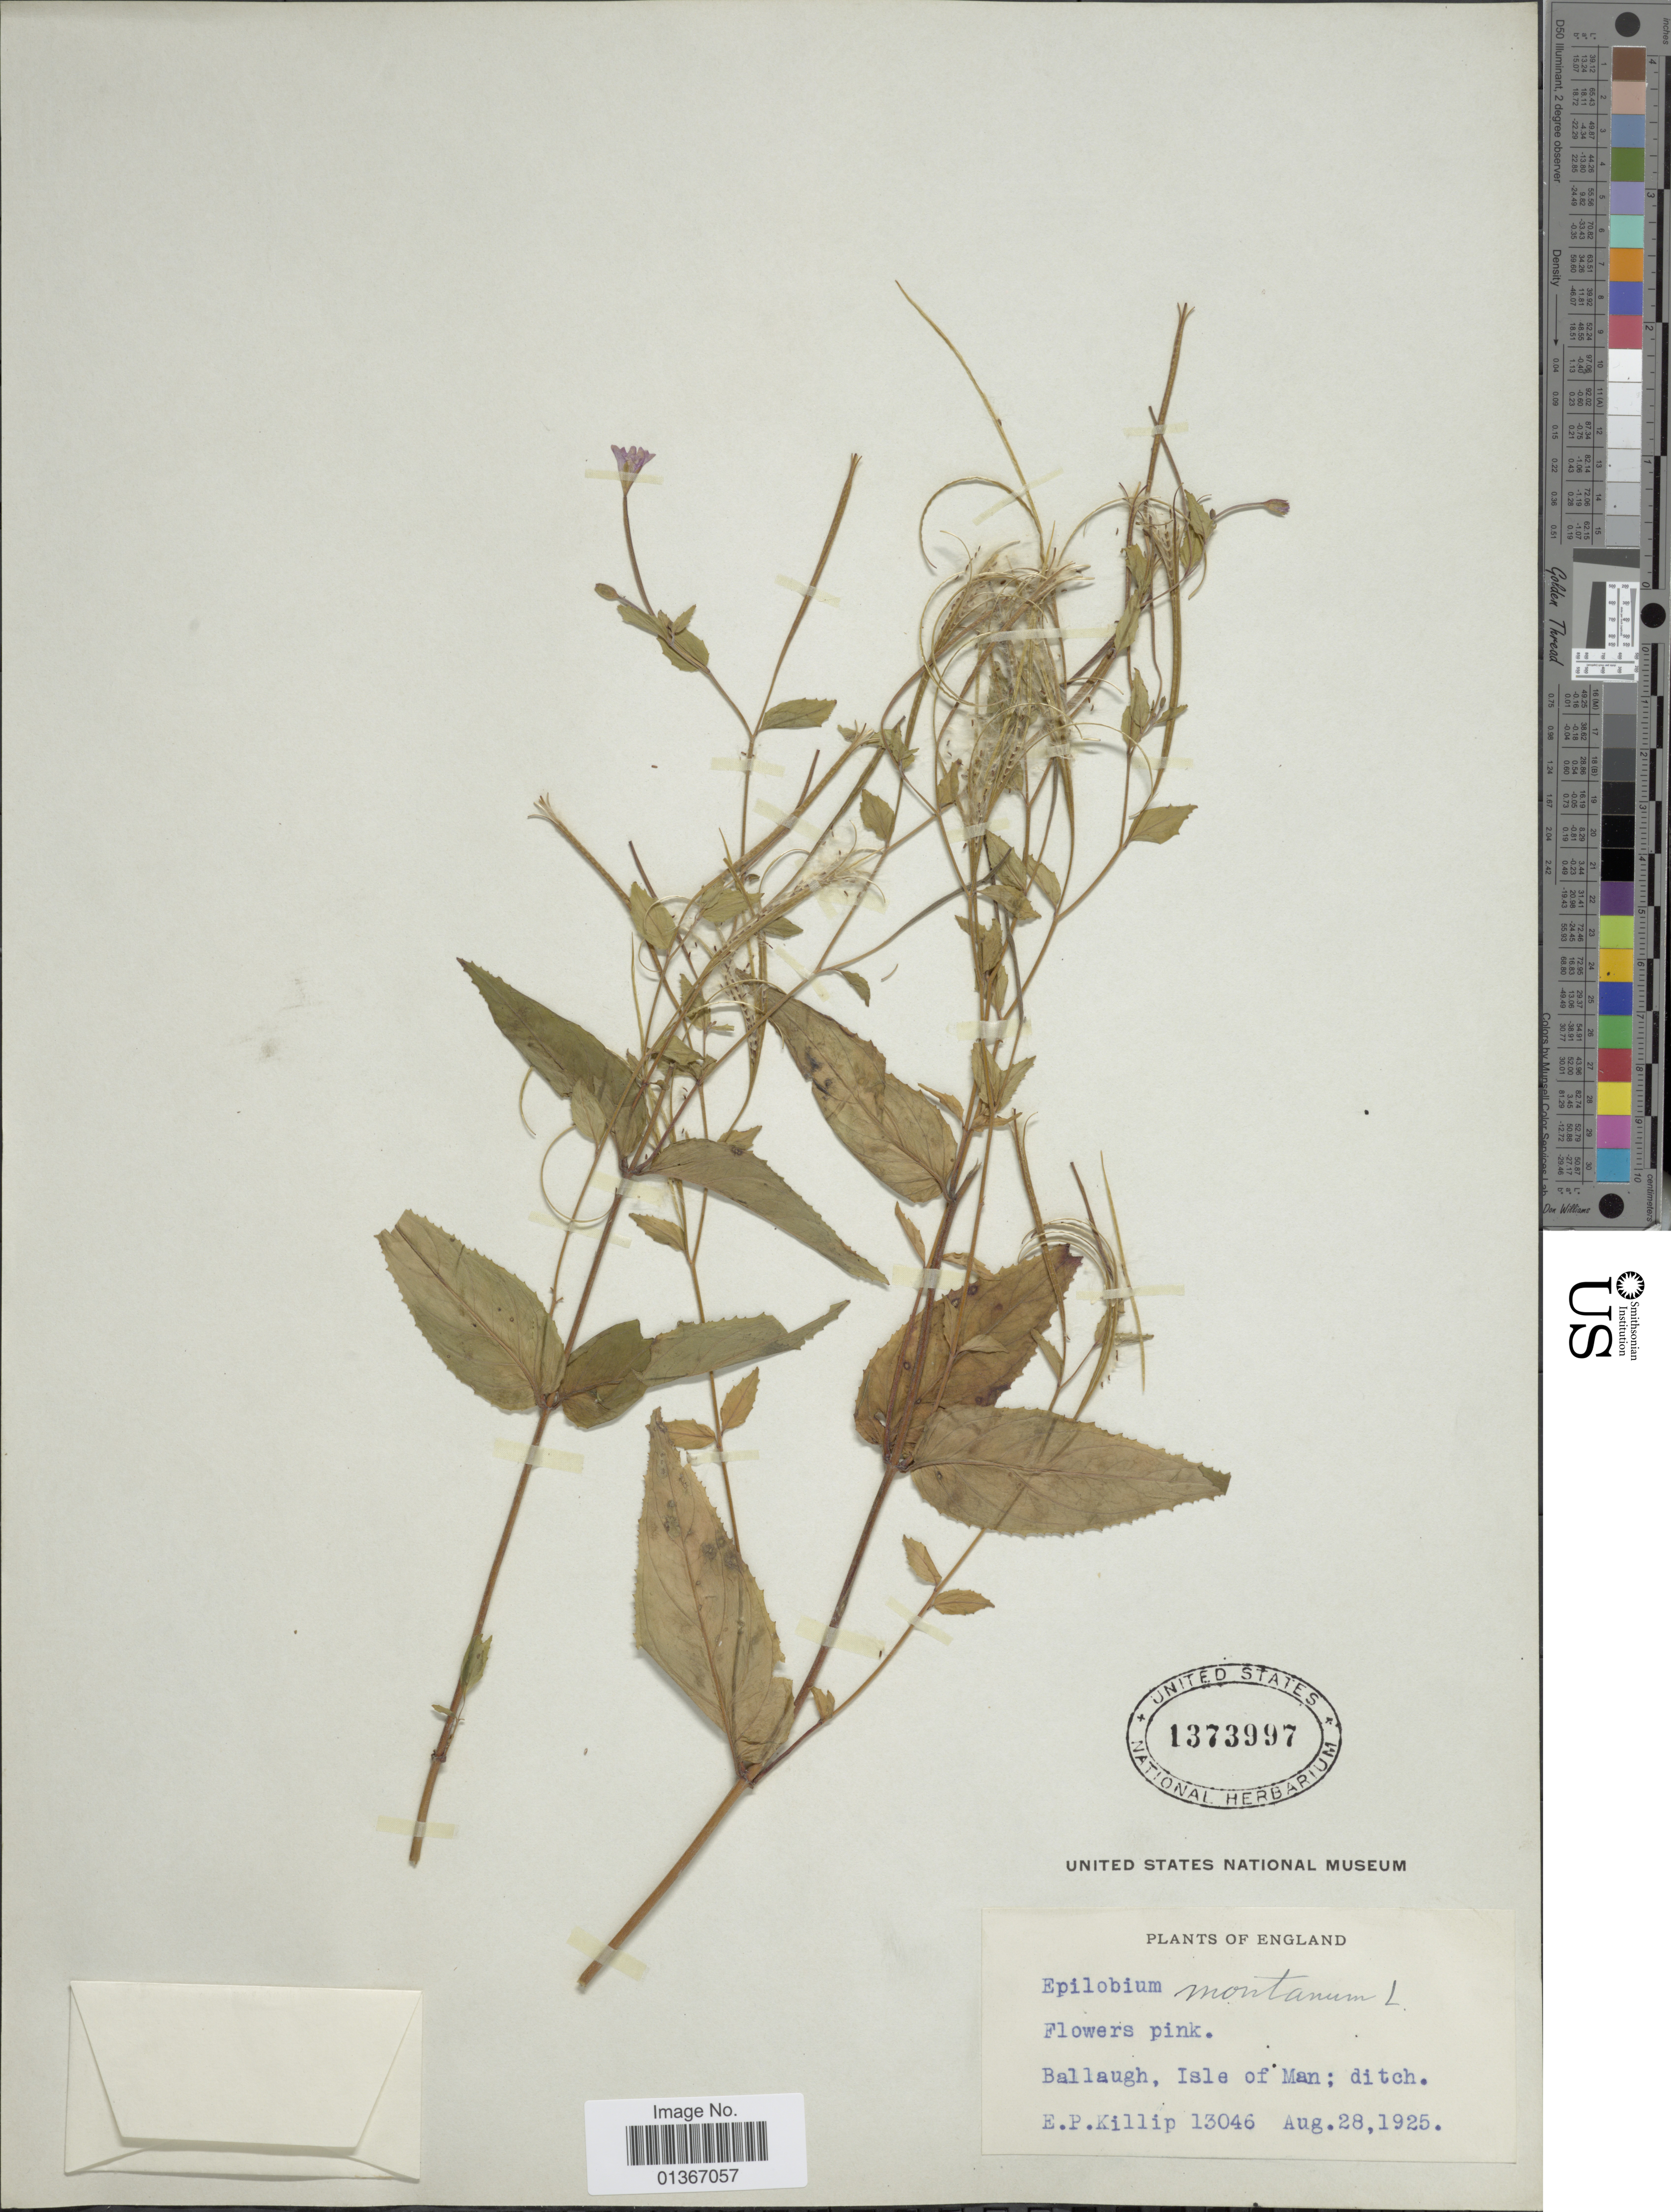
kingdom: Plantae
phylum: Tracheophyta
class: Magnoliopsida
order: Myrtales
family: Onagraceae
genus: Epilobium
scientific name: Epilobium montanum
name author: L.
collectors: E. P. Killip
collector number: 13046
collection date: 1925-08-28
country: United Kingdom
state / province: England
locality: Ballaugh, Isle of Man; ditch.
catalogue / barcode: US 1373997